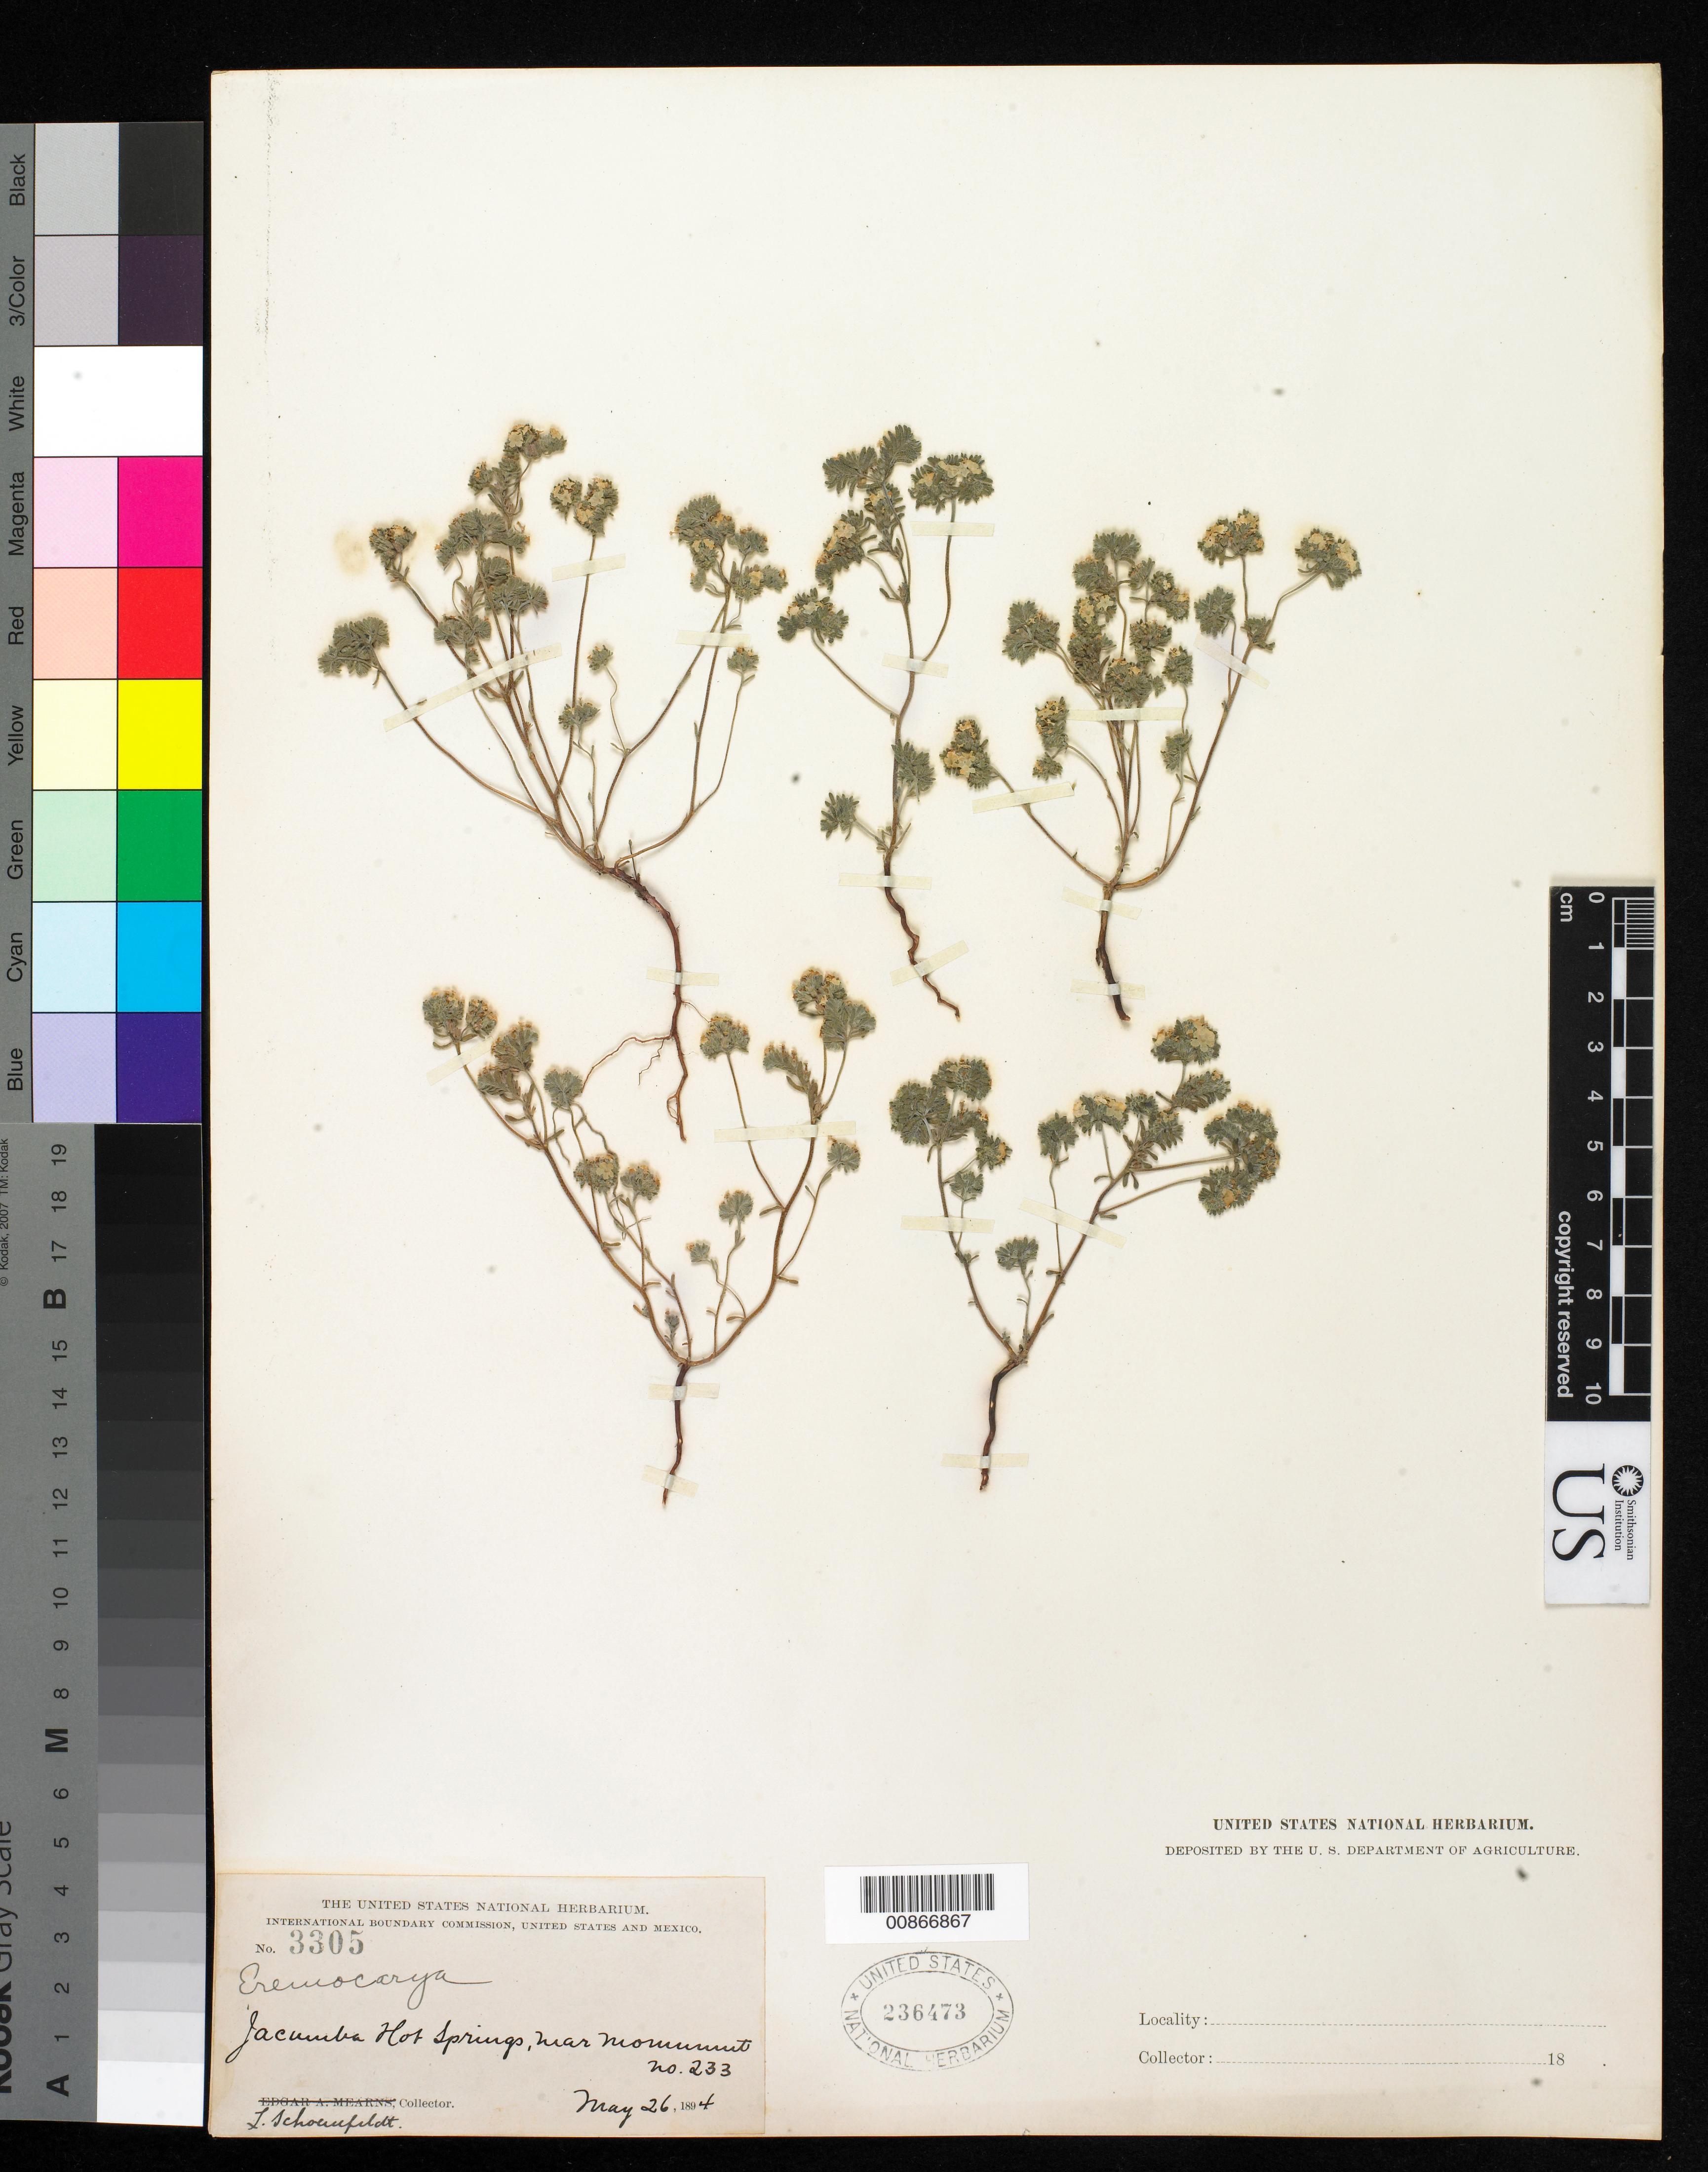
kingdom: Plantae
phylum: Tracheophyta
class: Magnoliopsida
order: Boraginales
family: Boraginaceae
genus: Cryptantha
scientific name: Cryptantha micrantha var. lepida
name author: (A. Gray) I.M. Johnst.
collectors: L. Schoenfeldt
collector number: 3305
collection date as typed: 26 May 1894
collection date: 1894-05-26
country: United States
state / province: California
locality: Jacumba Hot Springs, near monument no. 233.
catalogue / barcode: US 236473